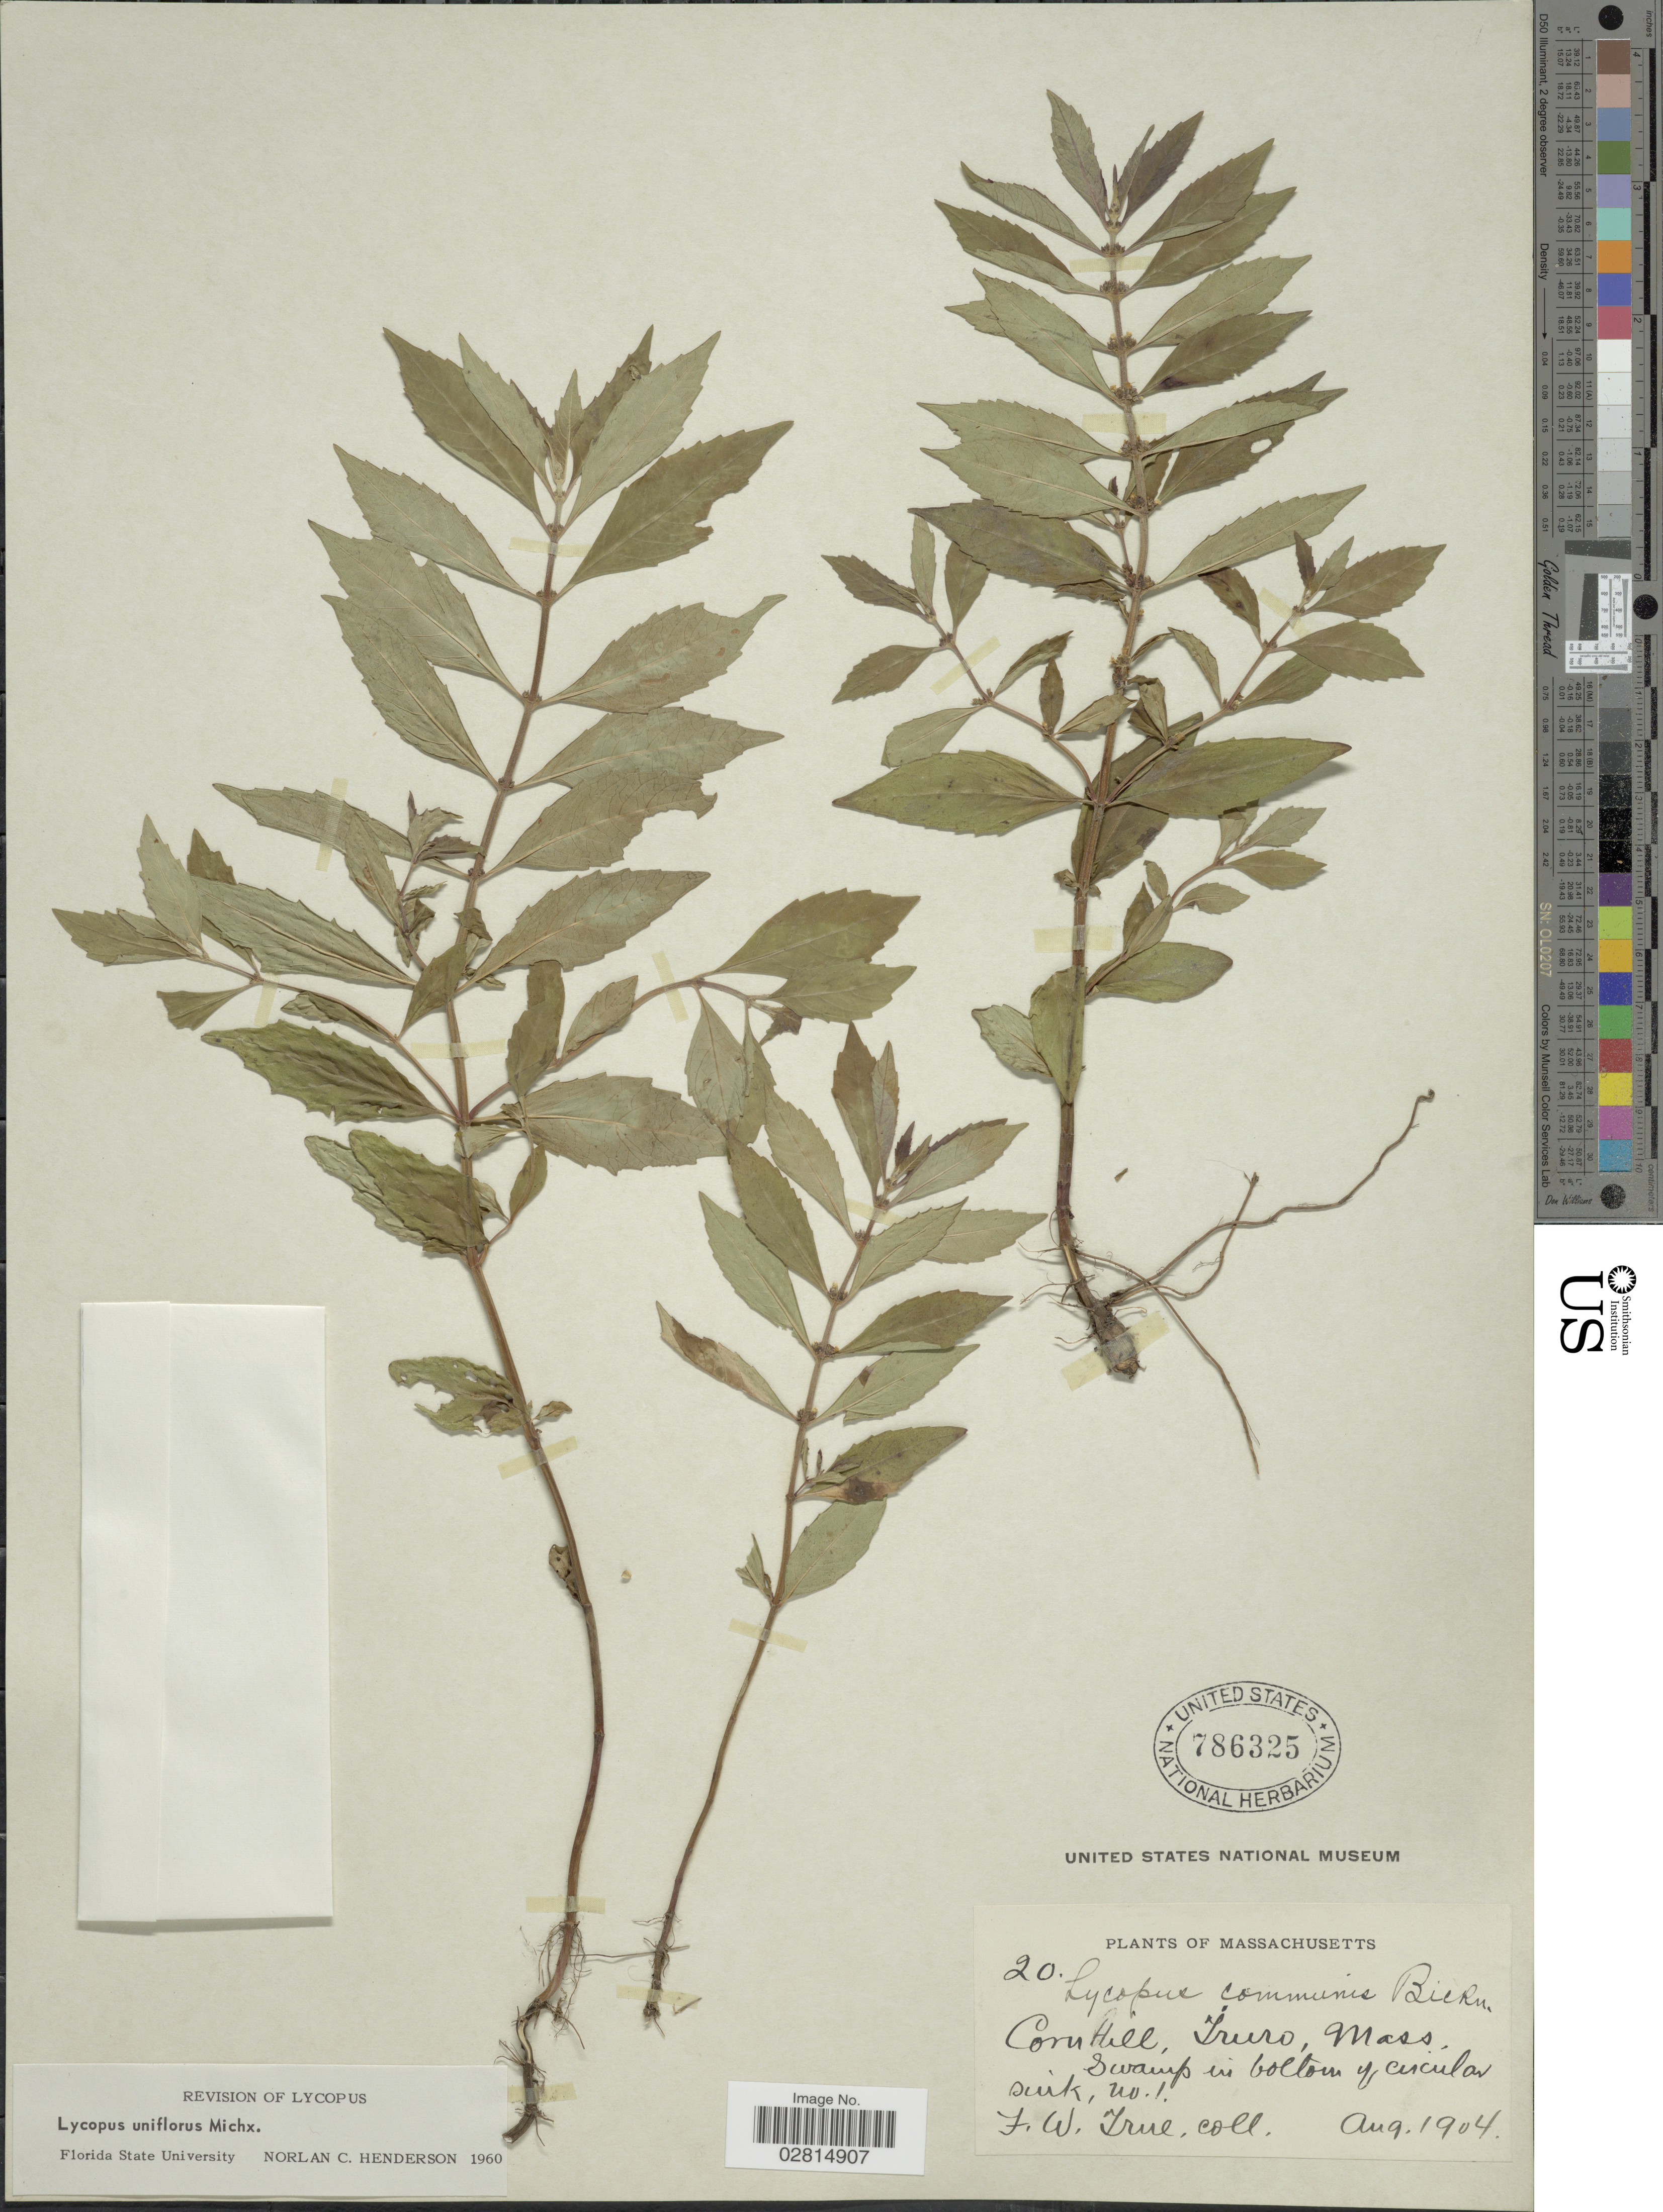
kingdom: Plantae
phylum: Tracheophyta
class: Magnoliopsida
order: Lamiales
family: Lamiaceae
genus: Lycopus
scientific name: Lycopus uniflorus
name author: Michx.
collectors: F. True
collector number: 20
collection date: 1904-08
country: United States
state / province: Massachusetts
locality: Corn Hill, Truro, Mass., swamp in bottom of circular sink, no. 1.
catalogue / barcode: US 786325